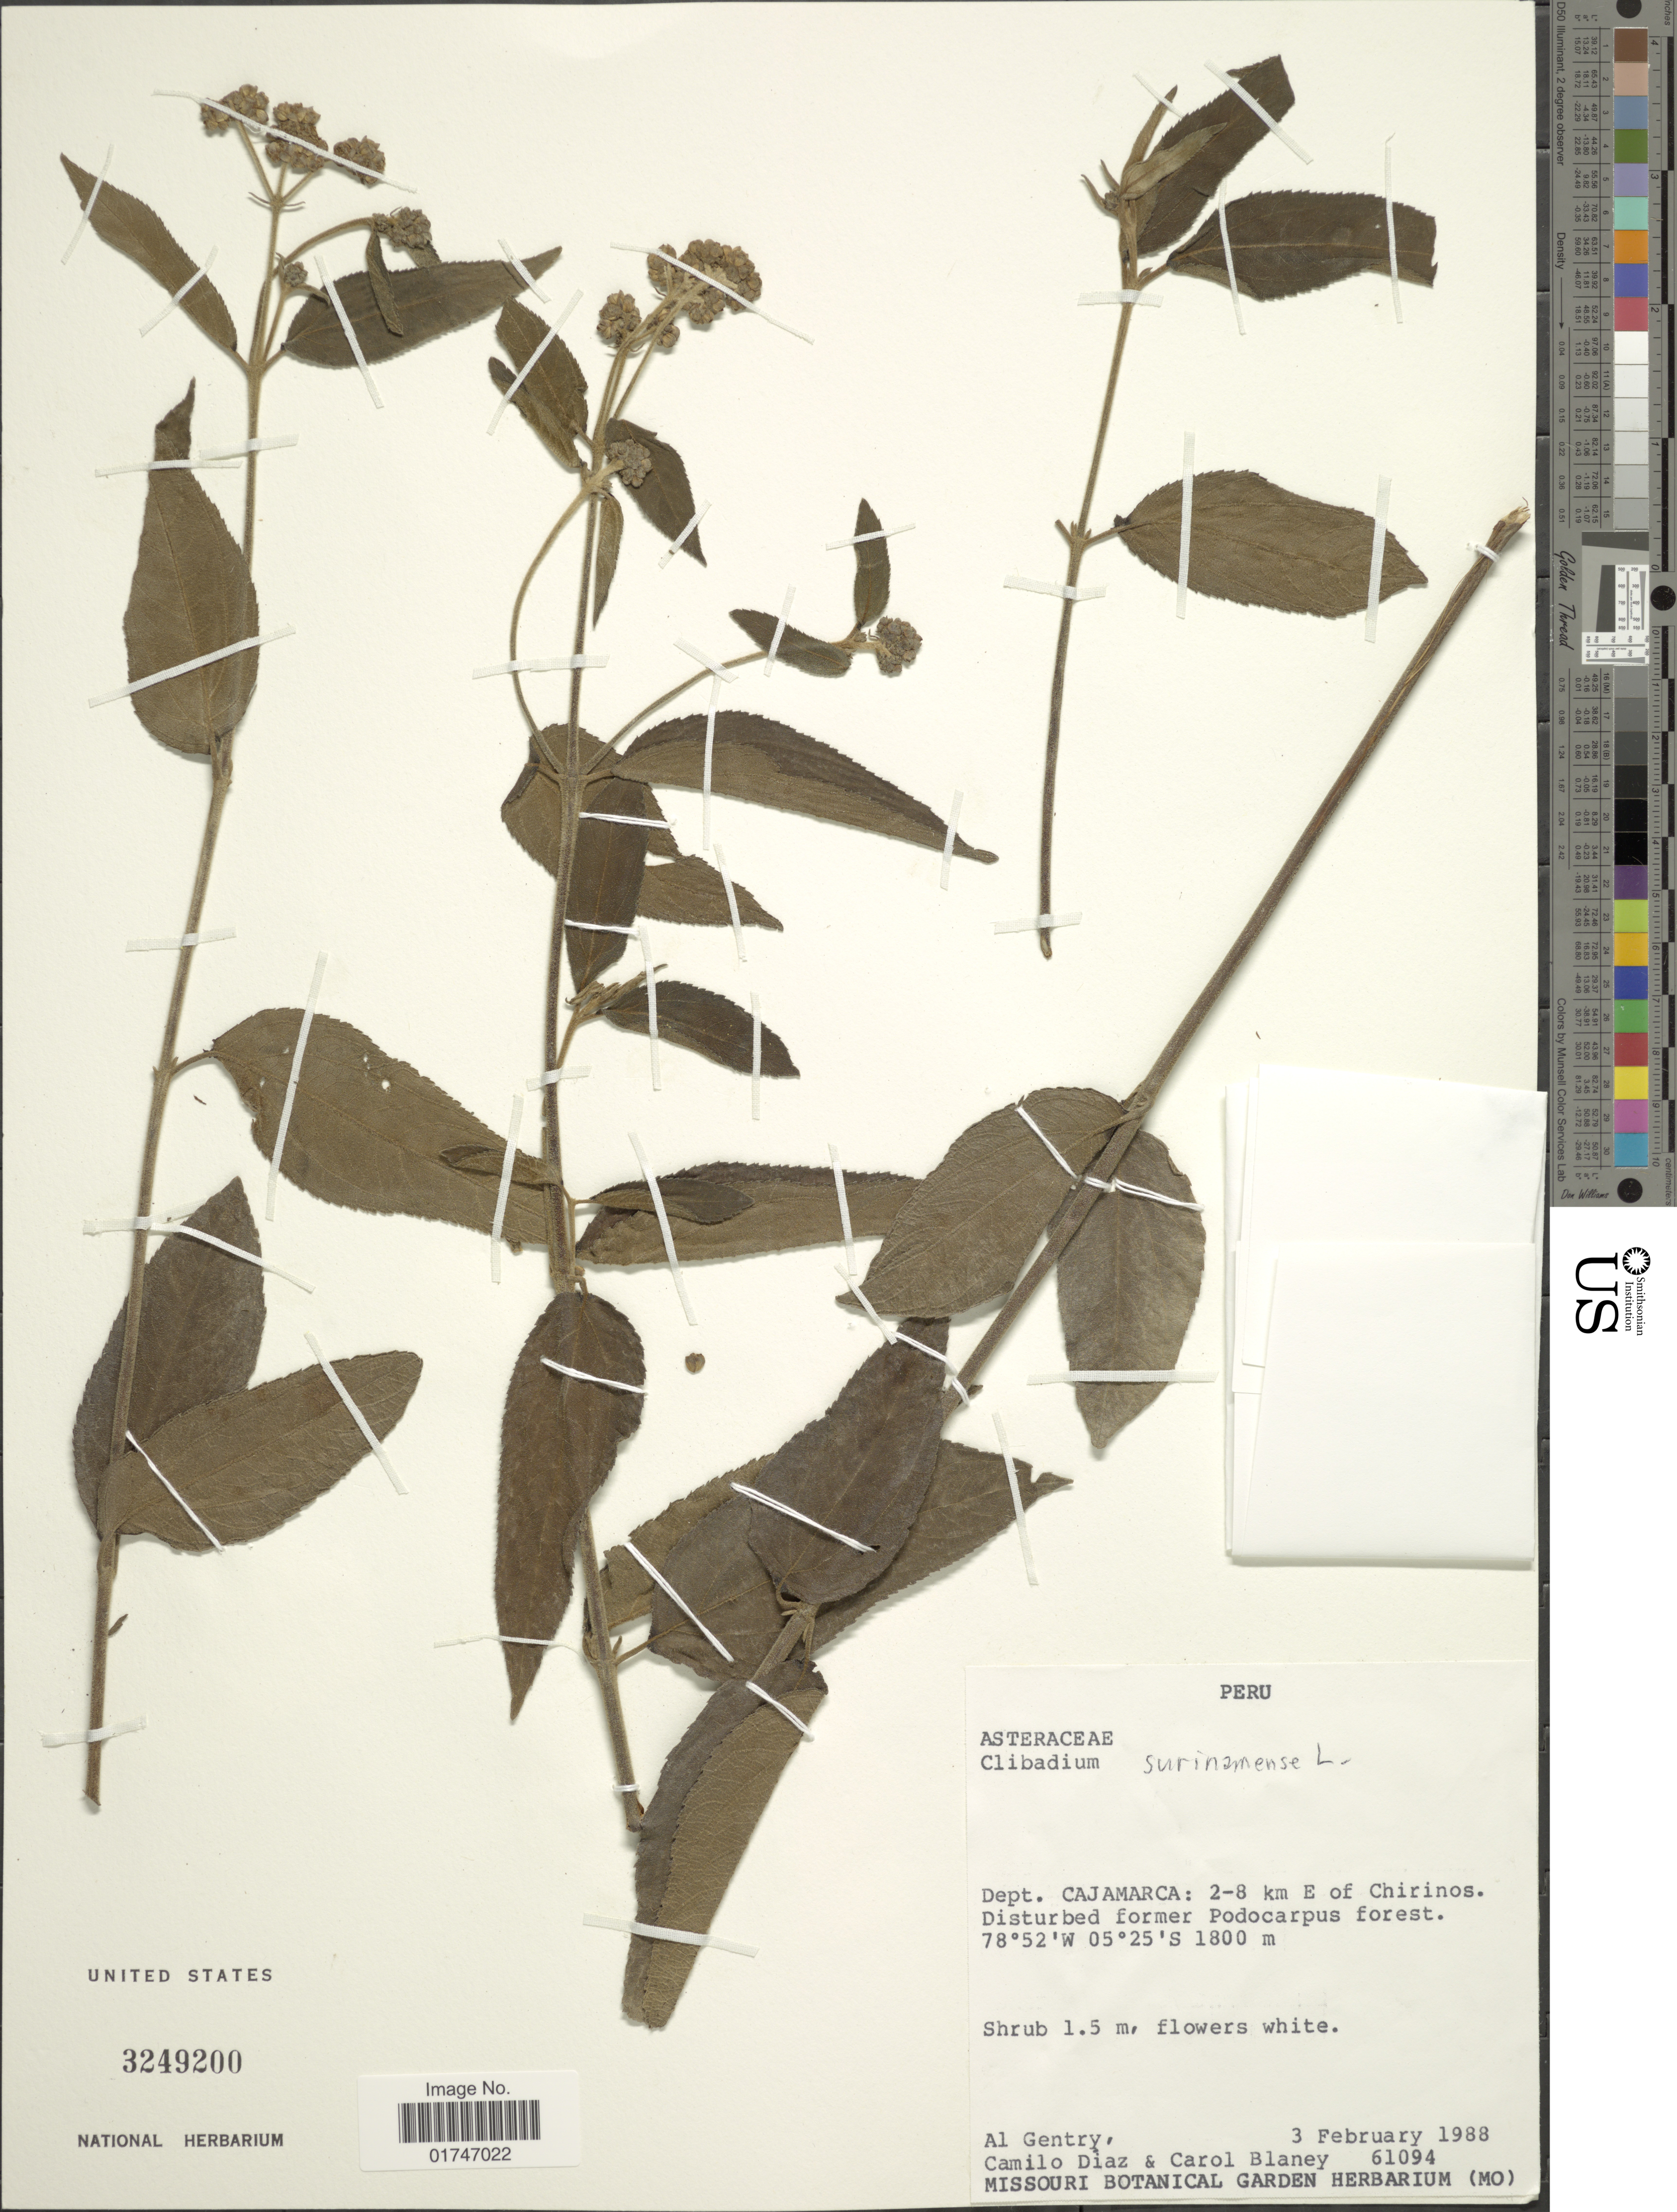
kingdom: Plantae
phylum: Tracheophyta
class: Magnoliopsida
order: Asterales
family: Asteraceae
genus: Clibadium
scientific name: Clibadium surinamense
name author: L.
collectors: A. H. Gentry, C. Díaz & C. Blaney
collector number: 61094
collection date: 1988-02-03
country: Peru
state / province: Cajamarca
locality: Dept. Cajamarca: 2-8 km E of Chirinos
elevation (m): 1800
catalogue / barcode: US 3249200